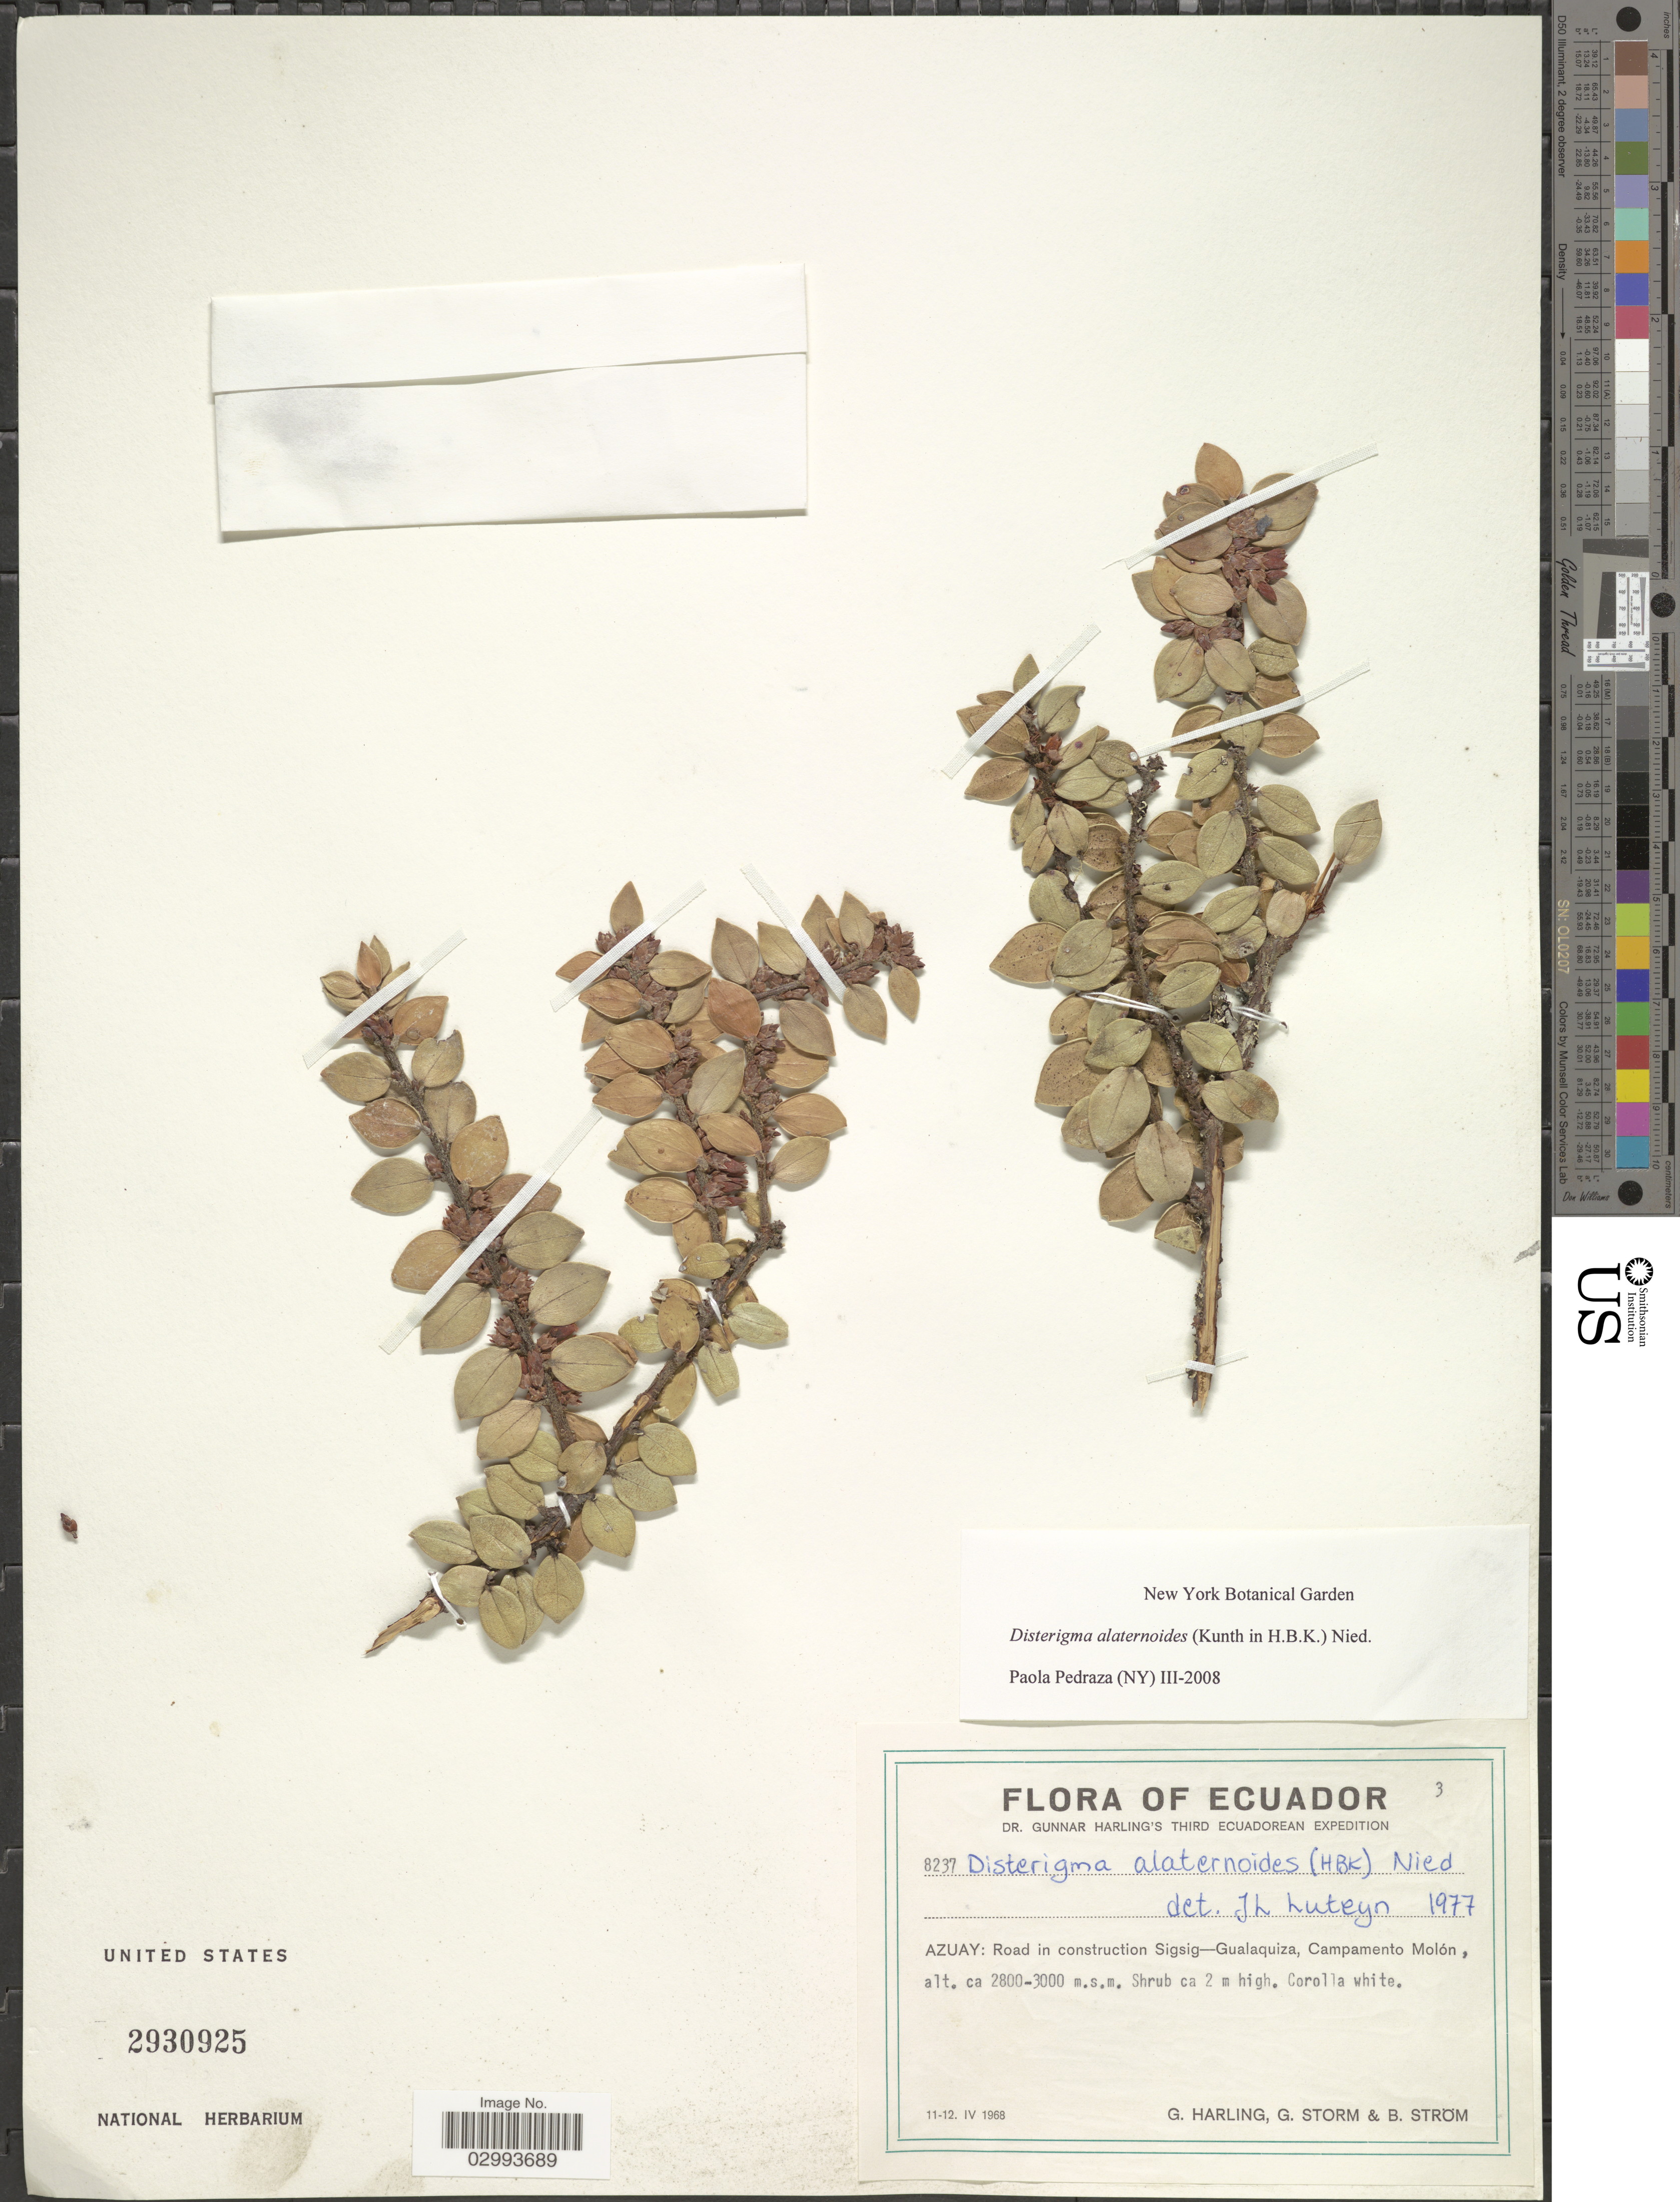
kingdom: Plantae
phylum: Tracheophyta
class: Magnoliopsida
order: Ericales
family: Ericaceae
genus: Disterigma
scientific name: Disterigma alaternoides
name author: (Kunth) Nied.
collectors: G. Harling, G. Storm & B. Ström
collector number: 8237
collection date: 1968-04-11/1968-04-12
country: Ecuador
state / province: Azuay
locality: Road in construction Sigsig-Gualaquiza, Campamento Molón.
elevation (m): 2800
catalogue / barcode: US 2930925